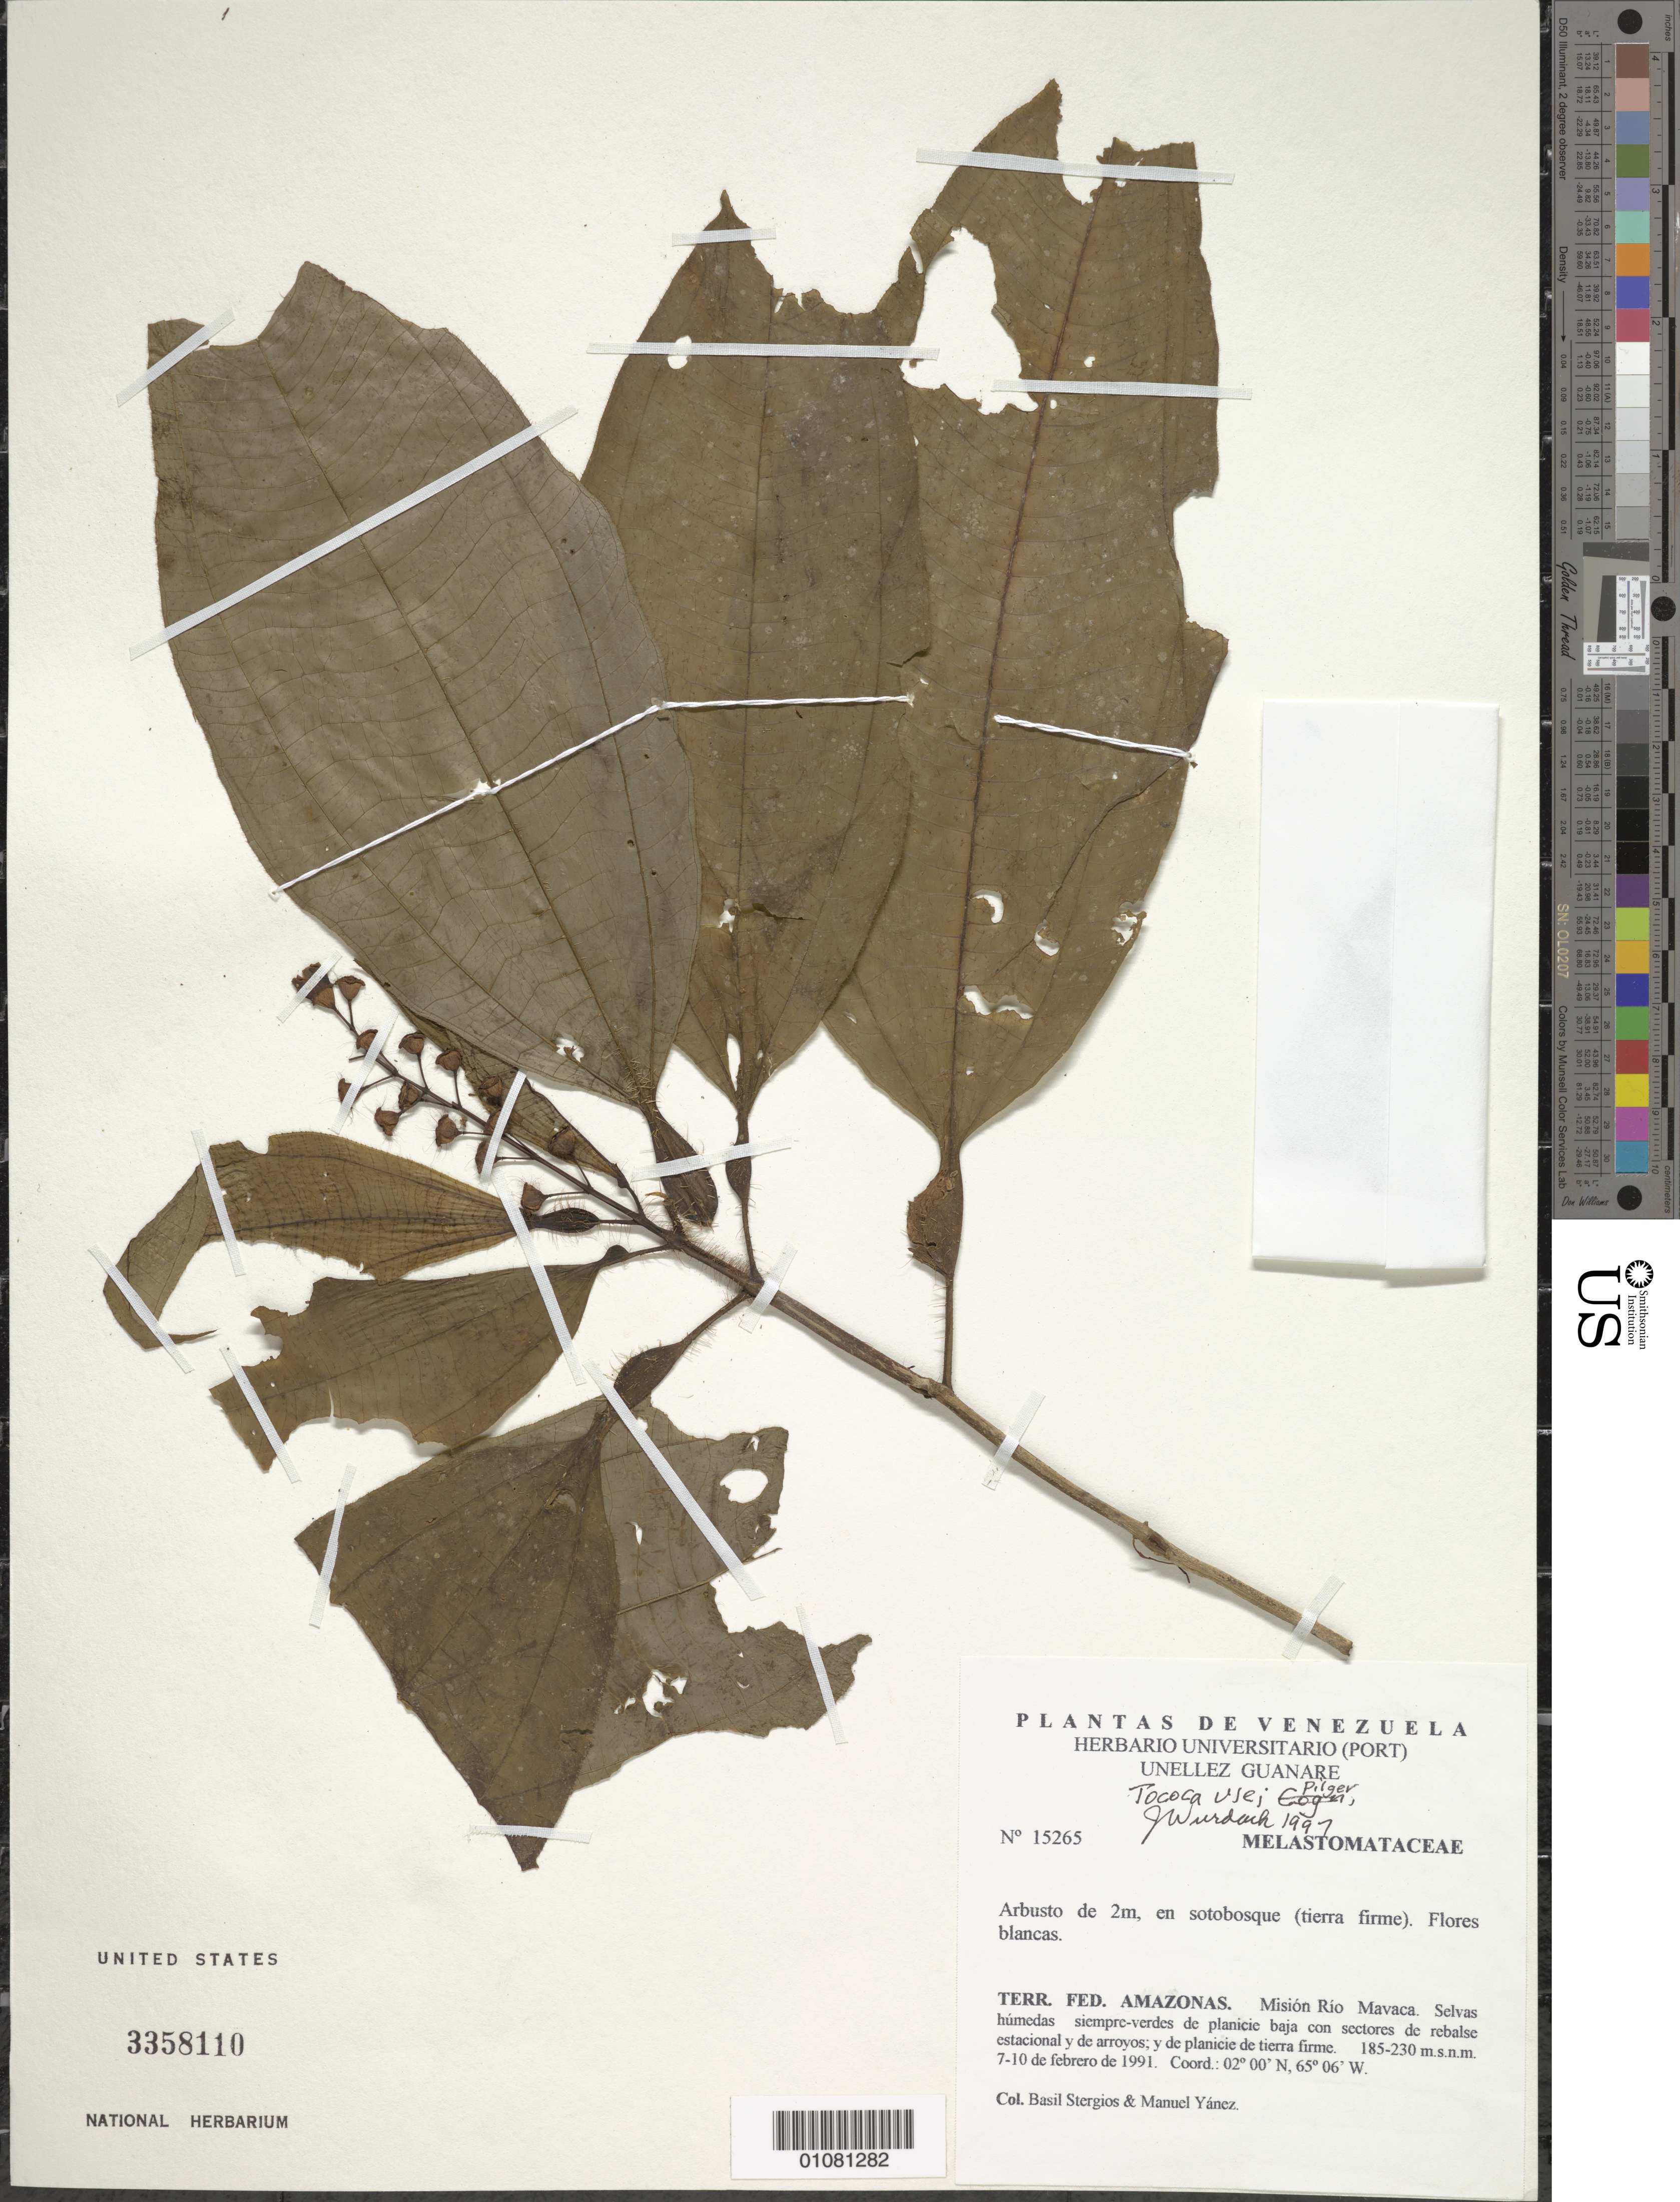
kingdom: Plantae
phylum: Tracheophyta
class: Magnoliopsida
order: Rosales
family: Rhamnaceae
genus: Ziziphus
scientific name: Ziziphus ulei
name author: Pilg.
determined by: Wurdack, John J., (US), US (UNITED STATES)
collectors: B. G. Stergios & M. Yanez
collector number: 15265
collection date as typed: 7-Feb-91 to 10-Feb-91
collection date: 1991-02-07/1991-02-10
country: Venezuela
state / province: Amazonas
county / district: Río Negro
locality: Mision Río Mavaca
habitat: Sotobosque (tierra firme)Selvas húmedas siempre-verdes de planicie baja con sectores de rebalse estacional y de arroyos; y de planicie de tierra firme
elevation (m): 185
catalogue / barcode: US 3358110